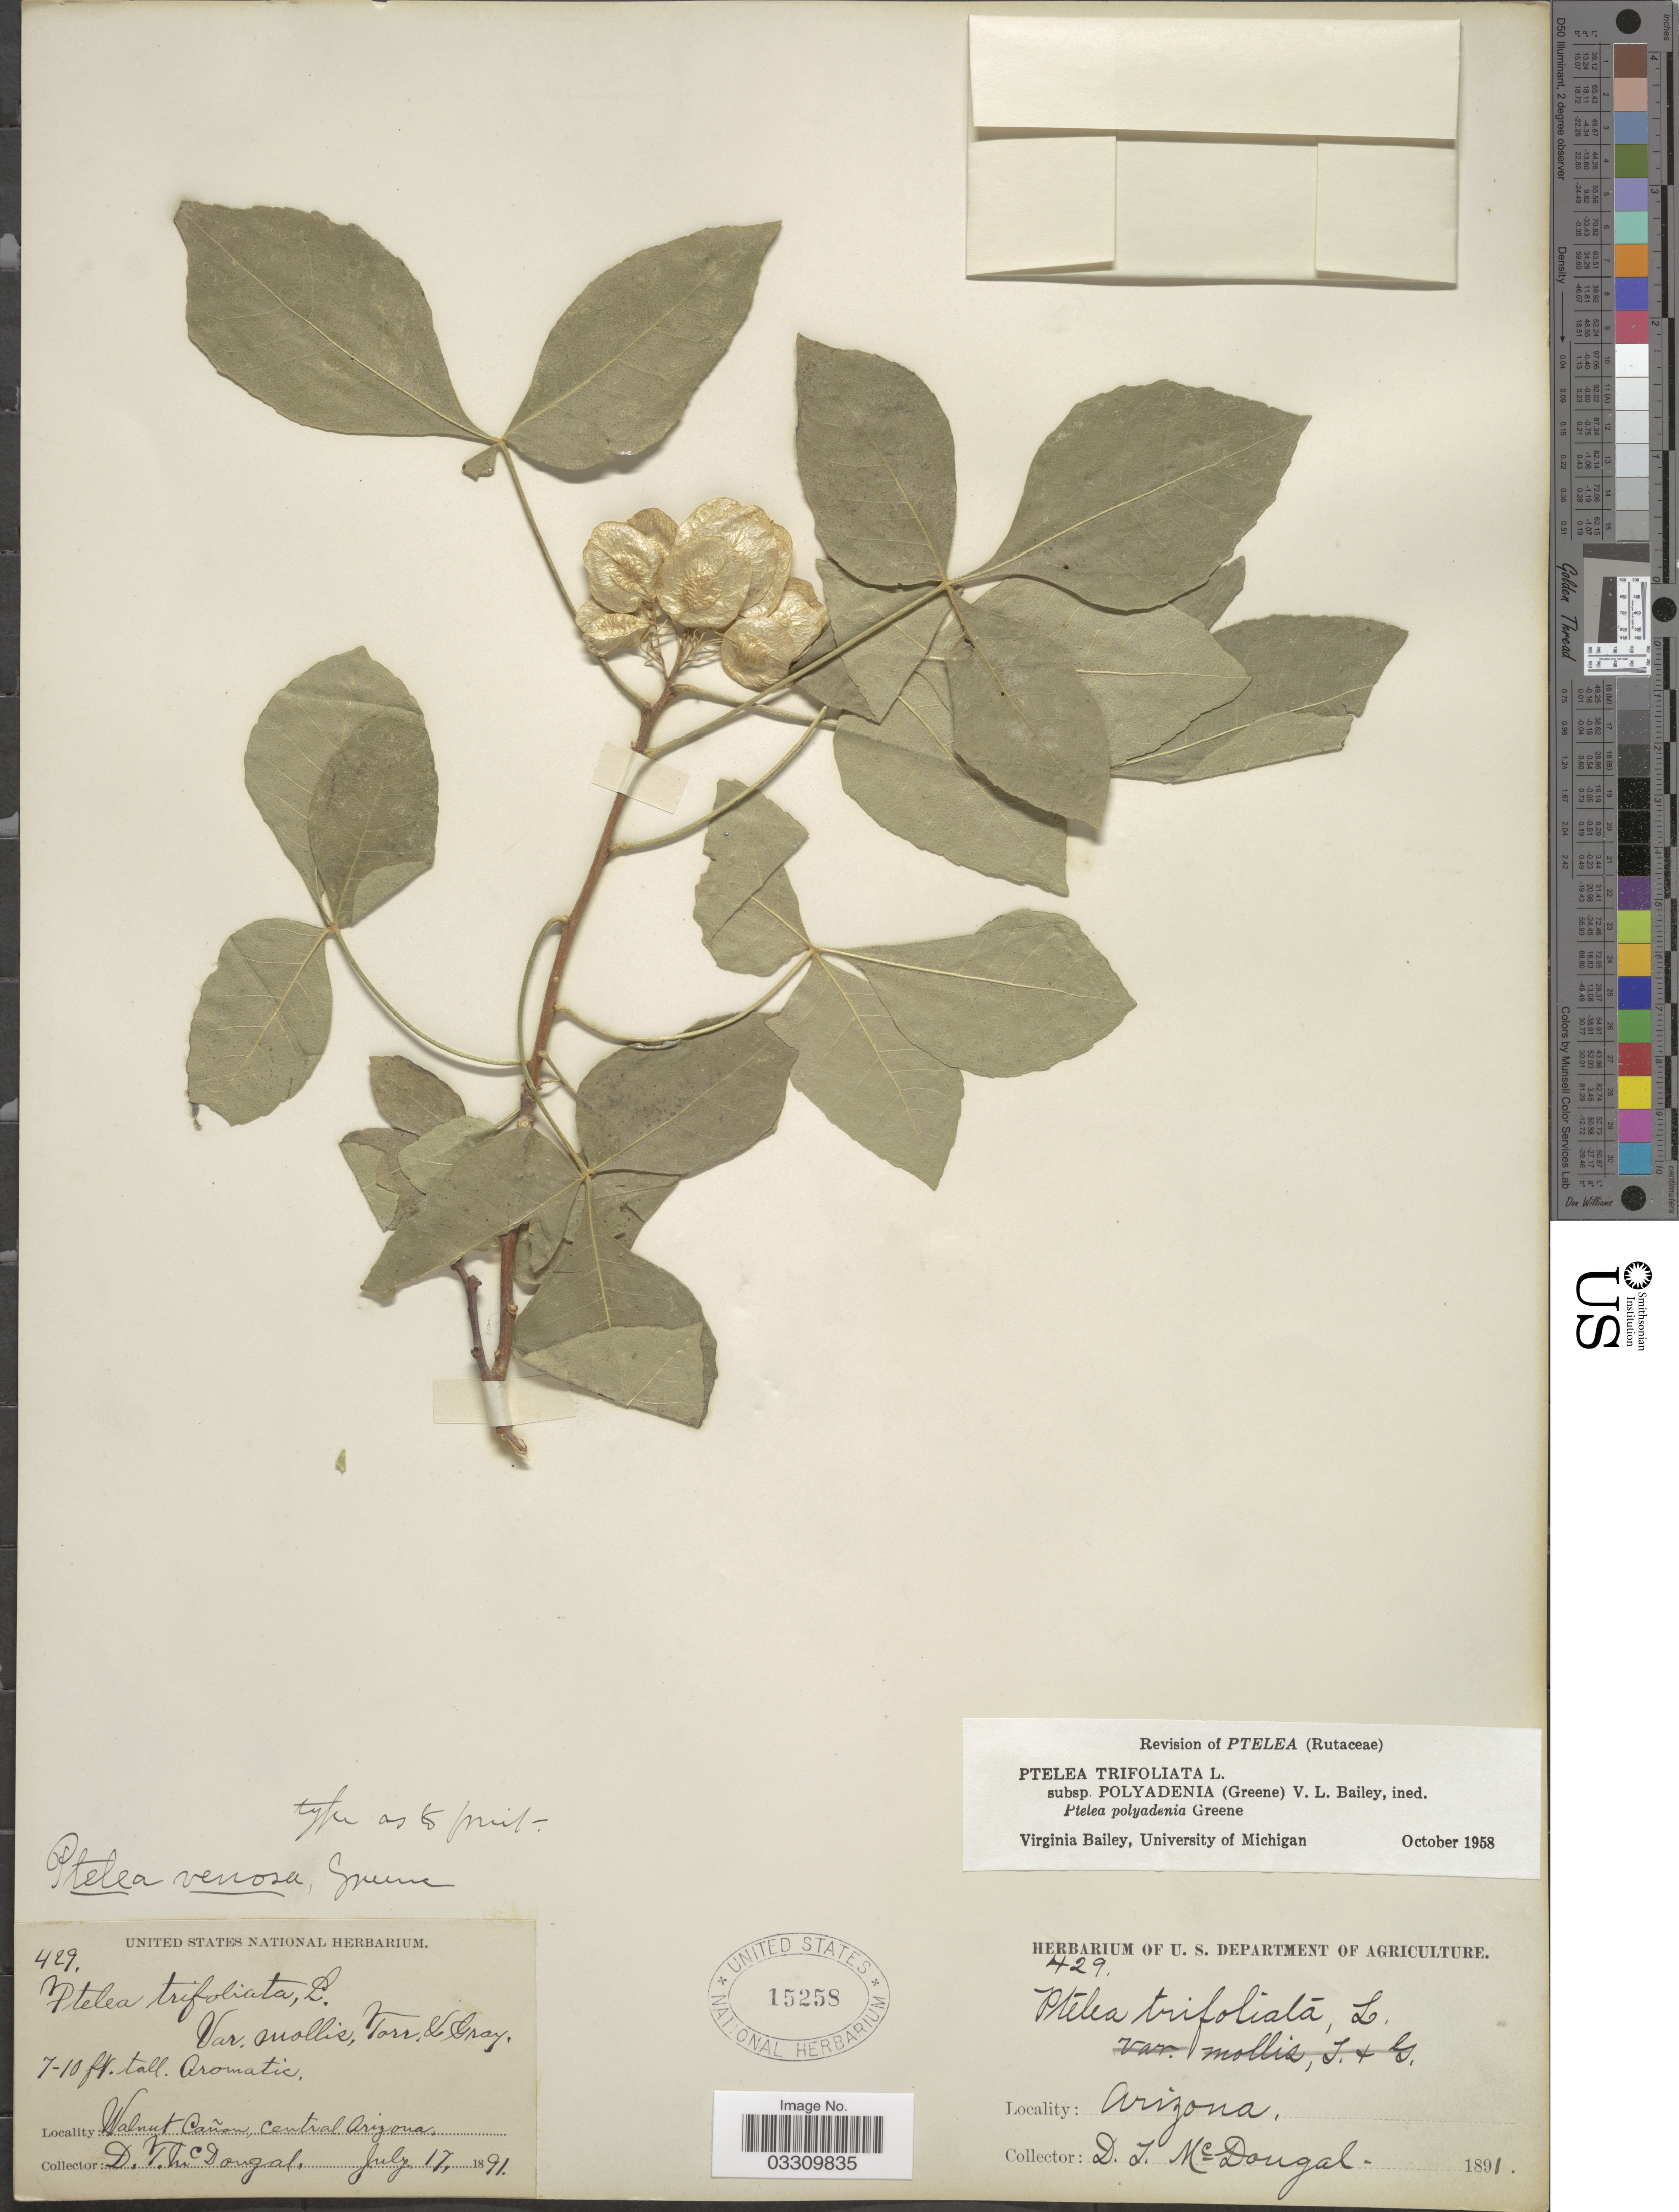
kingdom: Plantae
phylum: Tracheophyta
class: Magnoliopsida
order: Sapindales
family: Rutaceae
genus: Ptelea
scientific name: Ptelea trifoliata subsp. polyadenia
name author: (Greene) V. L. Bailey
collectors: D. McDougal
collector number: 429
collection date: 1891-07-17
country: United States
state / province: Arizona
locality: Walnut Cañon, Central Arizona.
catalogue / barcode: US 15258